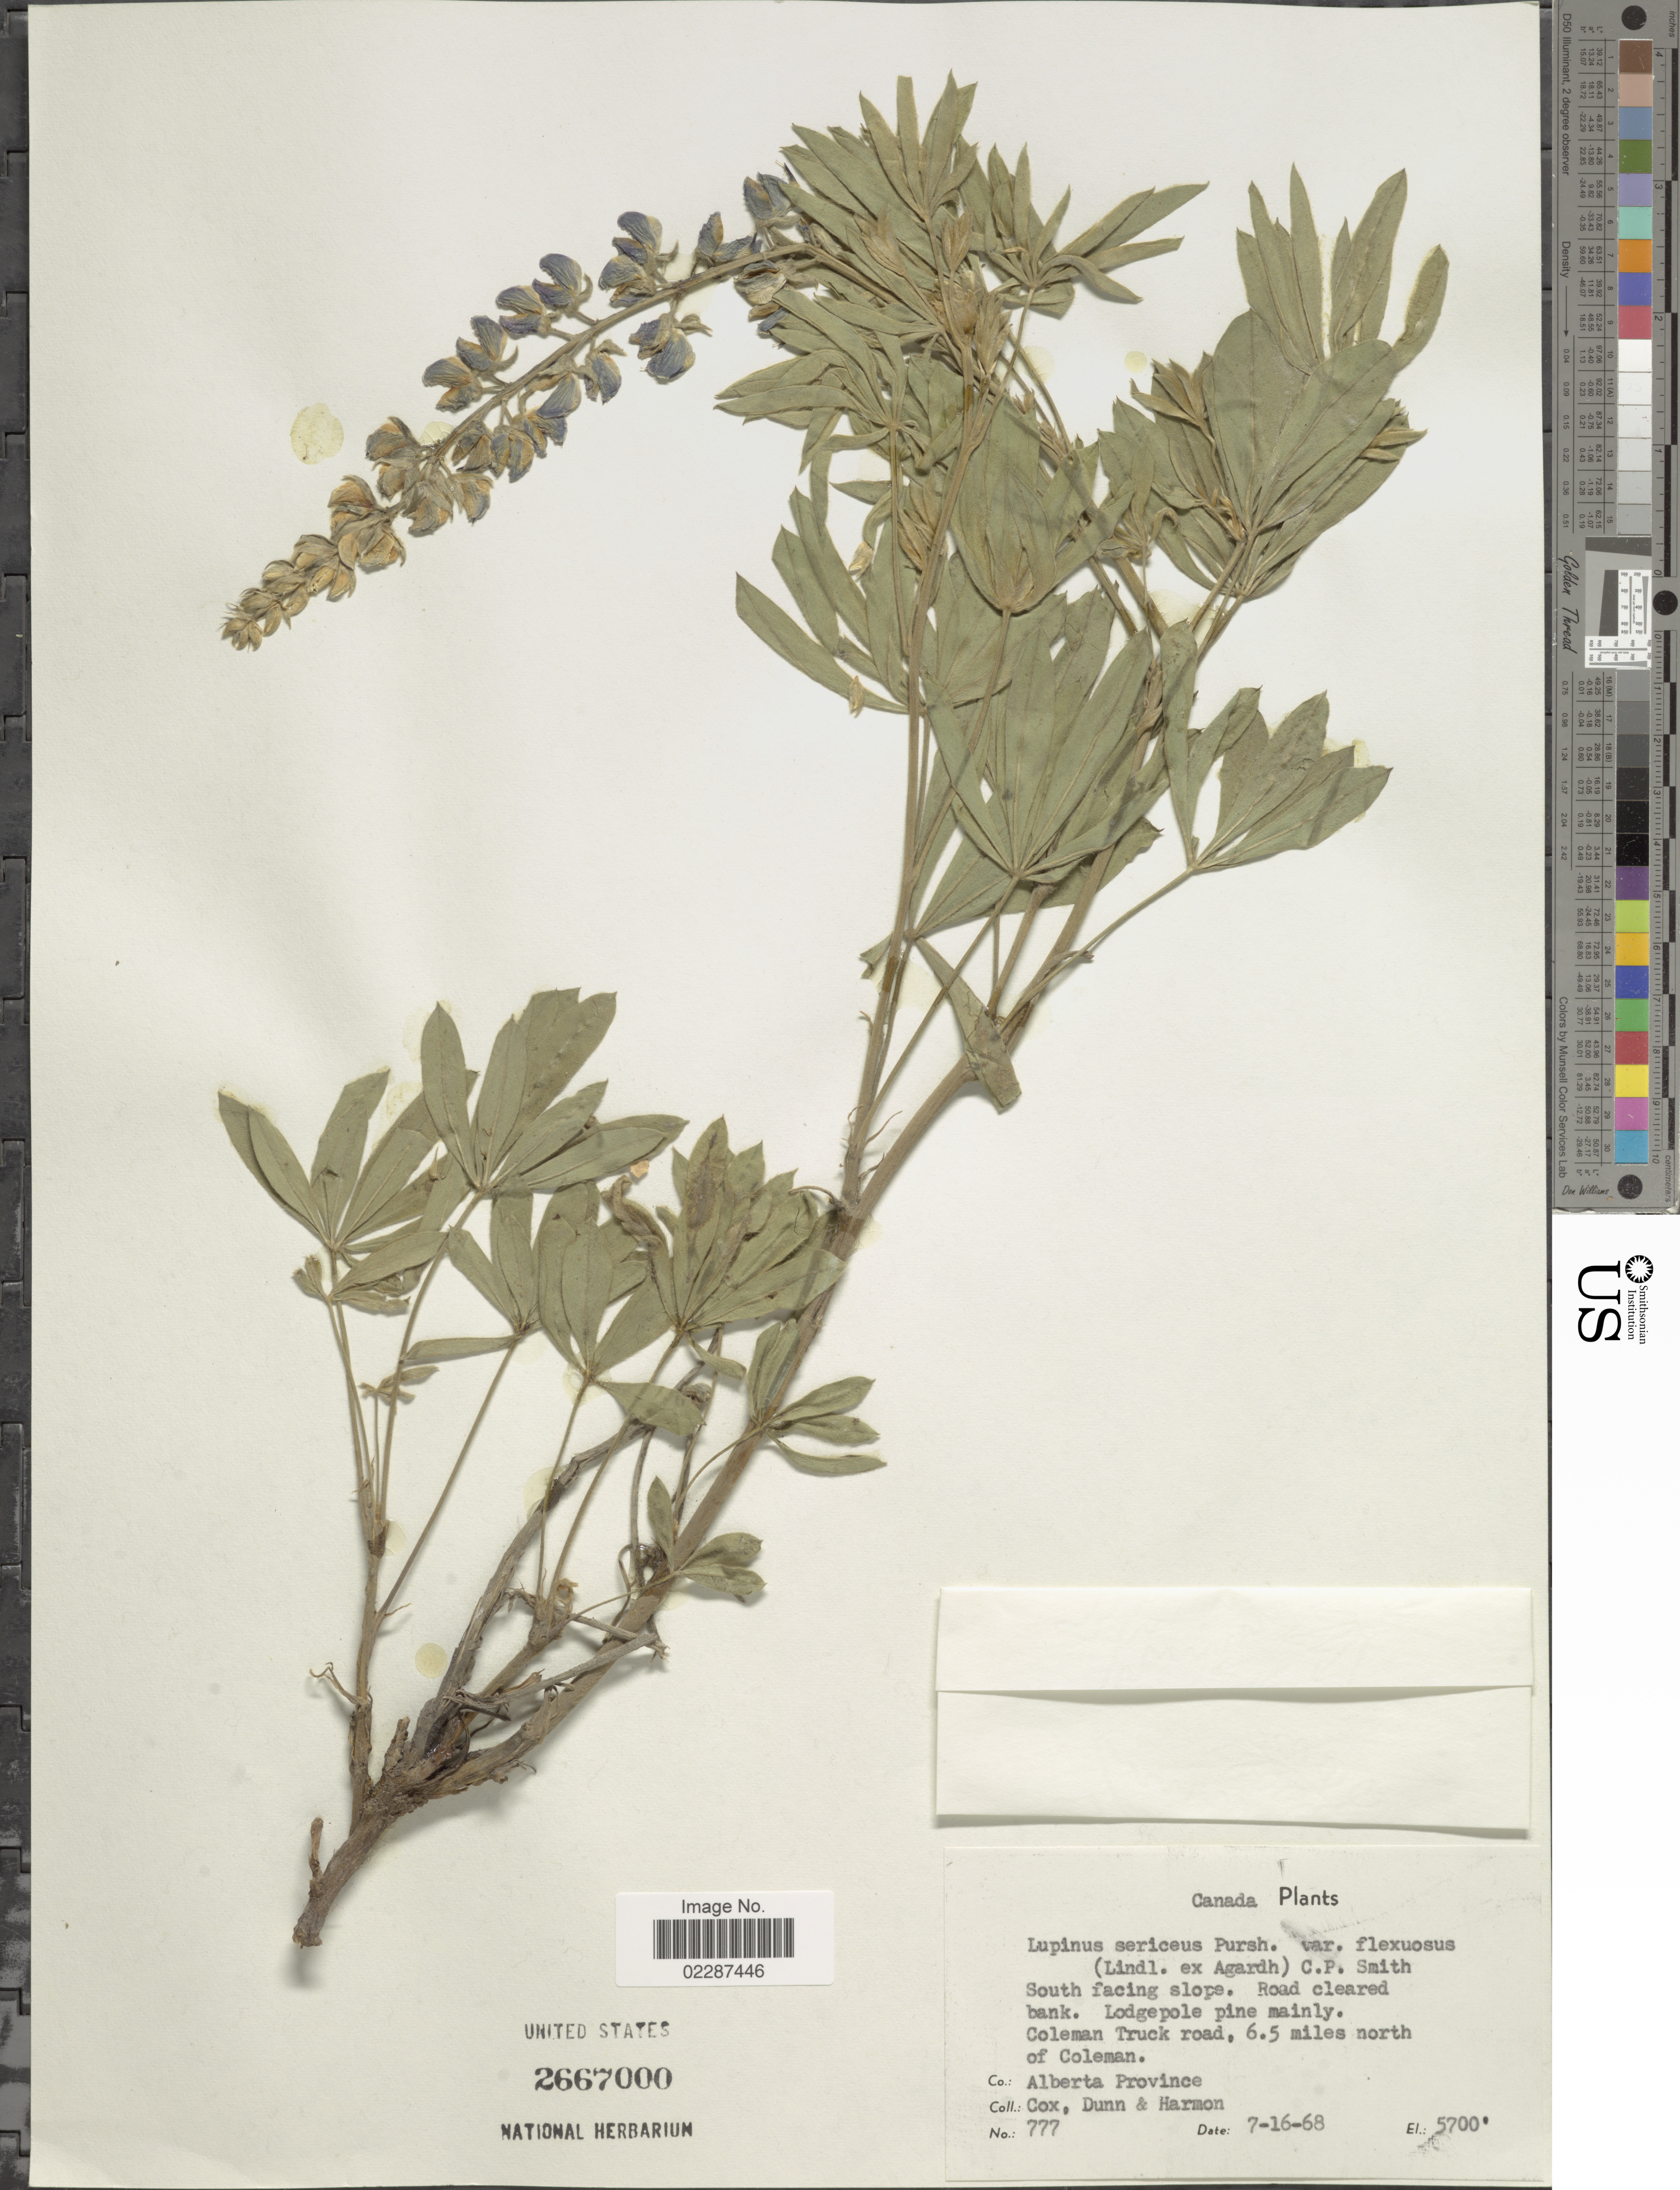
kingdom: Plantae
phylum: Tracheophyta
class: Magnoliopsida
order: Fabales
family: Fabaceae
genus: Lupinus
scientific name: Lupinus sericeus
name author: Pursh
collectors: -. Cox, Dunn, -- & -. Harmon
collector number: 777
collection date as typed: Transcribed d/m/y: 16/7/68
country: Canada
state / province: Alberta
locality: Coleman Truck Road, 6.5 miles north of Coleman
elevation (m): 1737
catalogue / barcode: US 2667000